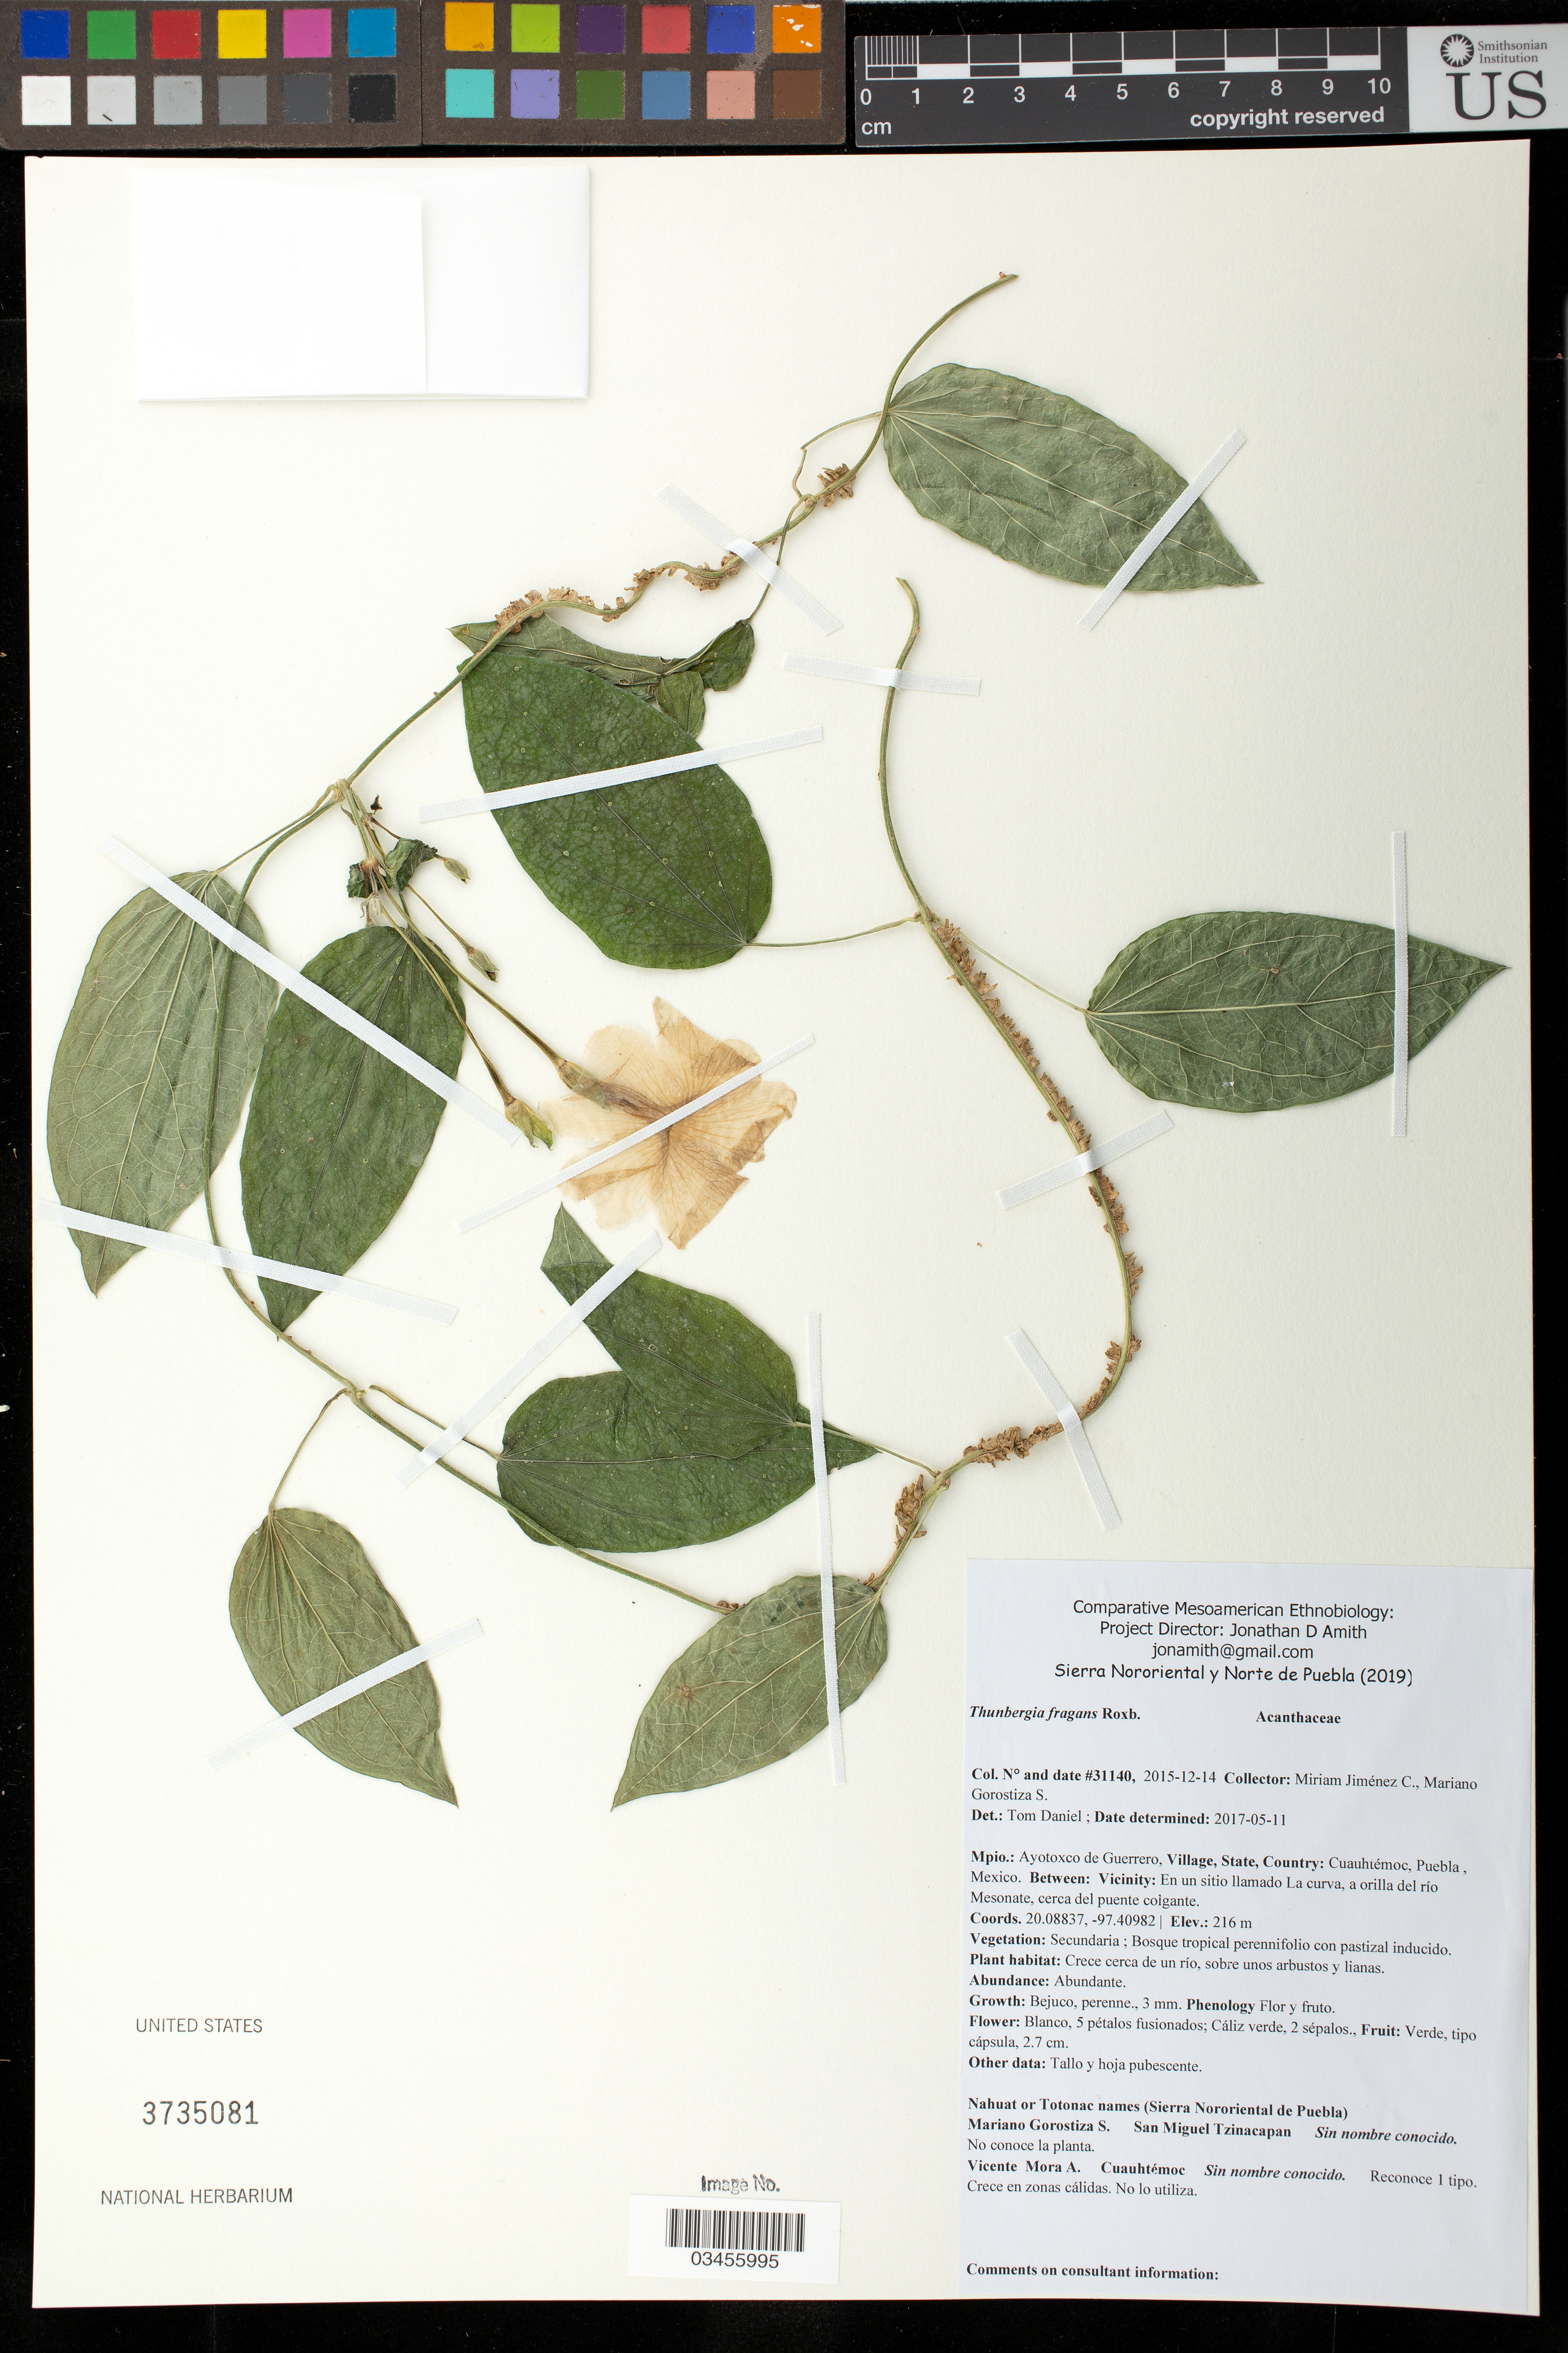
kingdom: Plantae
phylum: Tracheophyta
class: Magnoliopsida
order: Lamiales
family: Acanthaceae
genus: Thunbergia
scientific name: Thunbergia fragrans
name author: Roxb.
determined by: Daniel, T.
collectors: M. Jiménez Chimil & M. Gorostiza S.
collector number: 31140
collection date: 2015-12-14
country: México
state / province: Puebla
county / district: Ayotoxco de Guerrero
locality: PUEBLO: Cuauhtémoc; LOCALIDAD EXACTA: En un sitio llamado La curva, a orilla del río Mesonate, cerca del puente colgante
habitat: Bosque tropical perennifolio con pastizal inducido | Cerca de un río, sobre unos arbustos y lianas.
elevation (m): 216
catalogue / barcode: US 3735081